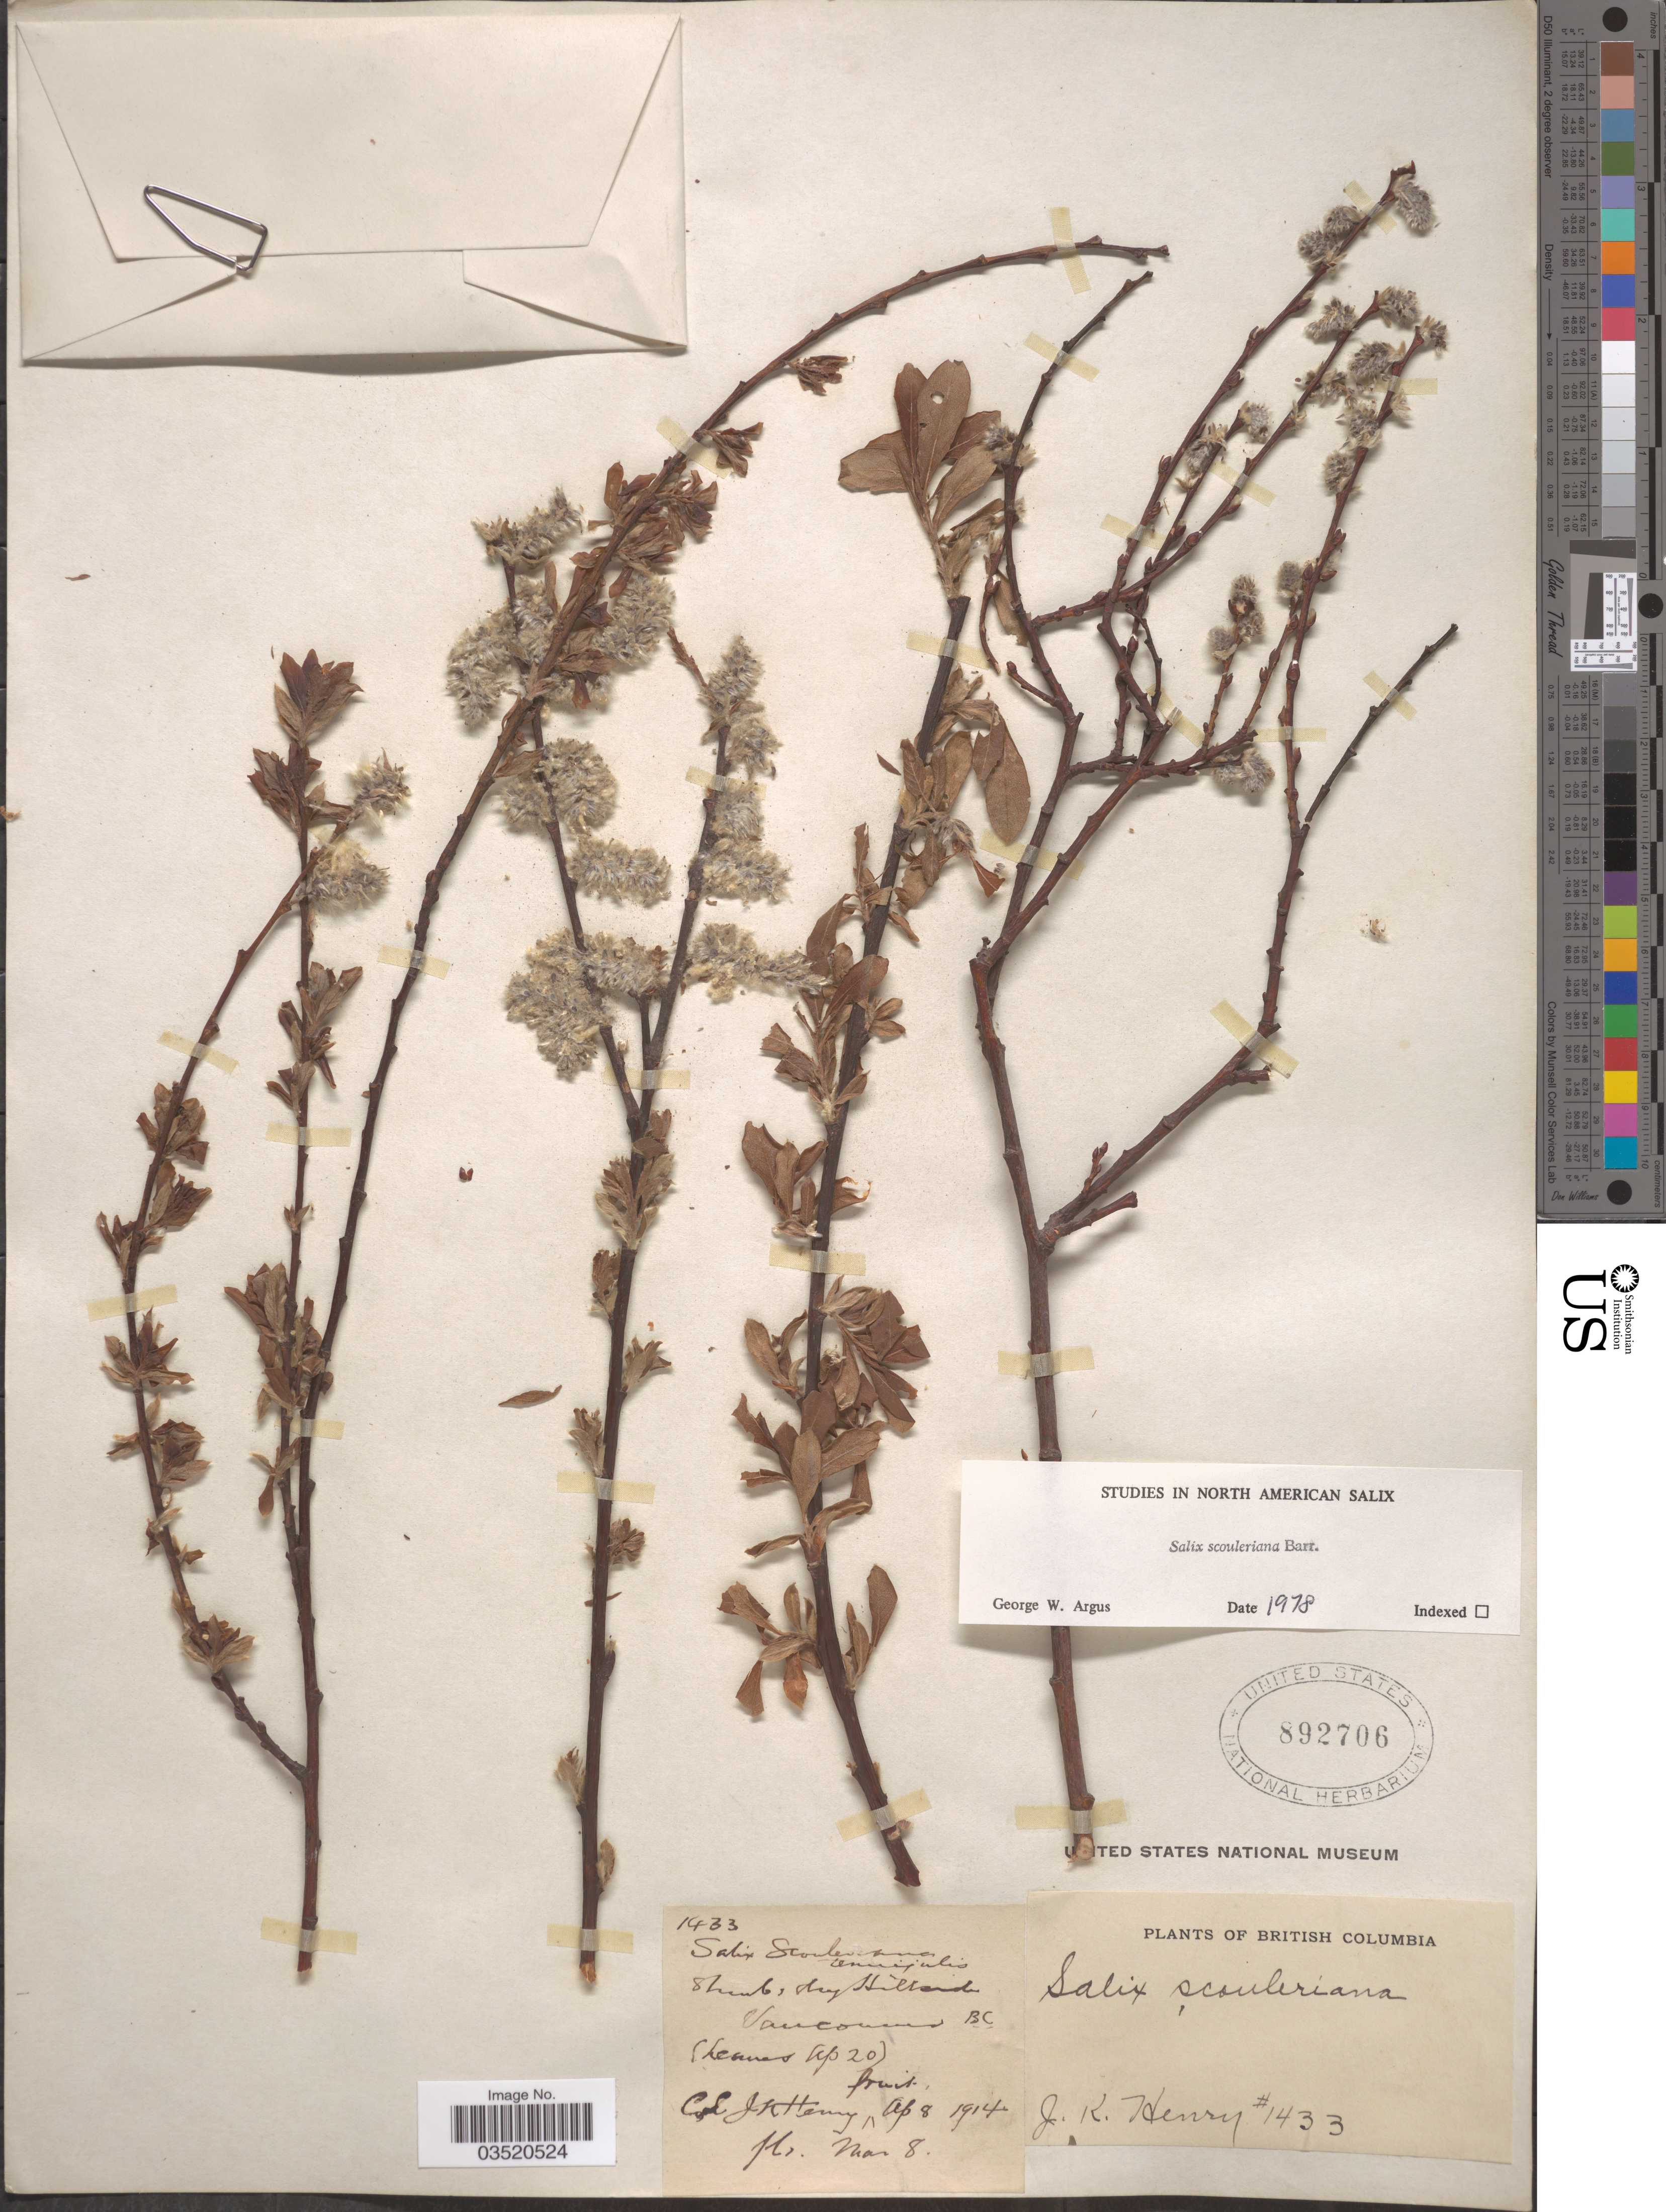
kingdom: Plantae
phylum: Tracheophyta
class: Magnoliopsida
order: Malpighiales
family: Salicaceae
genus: Salix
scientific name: Salix scouleriana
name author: Barratt ex Hook.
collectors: J. K. Henry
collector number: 1433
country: Canada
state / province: British Columbia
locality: Vancouver.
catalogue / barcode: US 892706